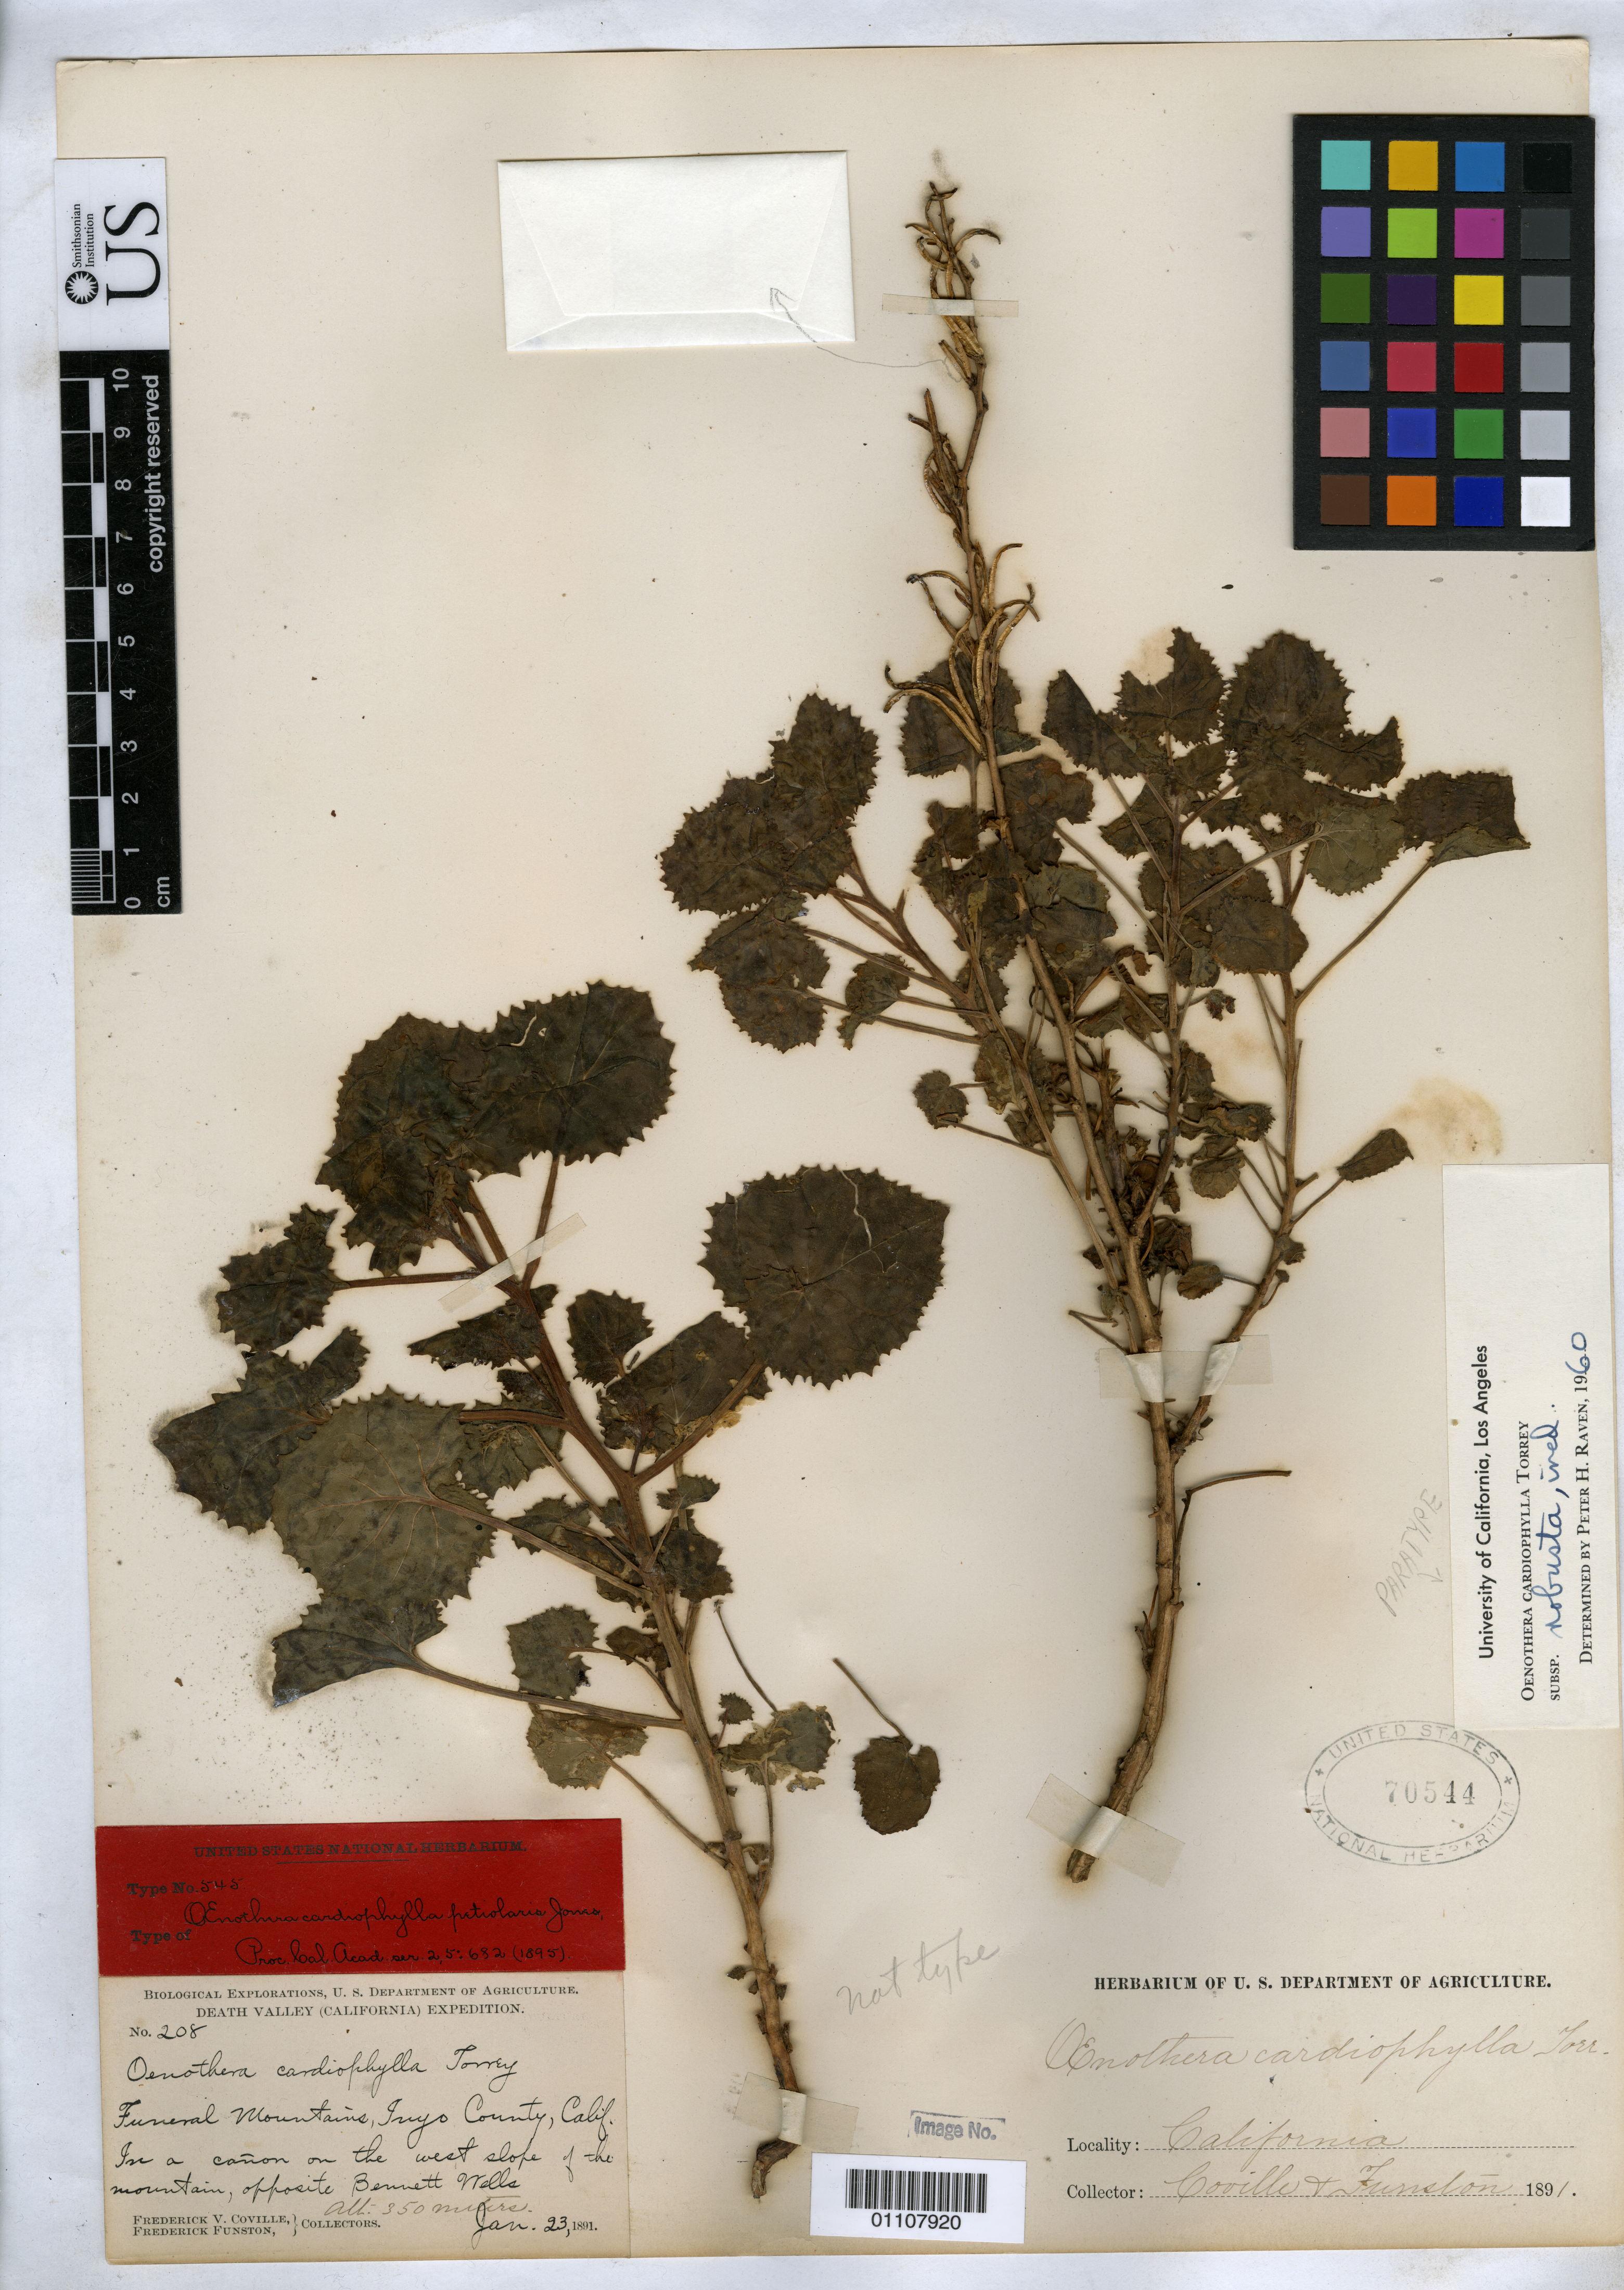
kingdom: Plantae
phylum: Tracheophyta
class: Magnoliopsida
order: Myrtales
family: Onagraceae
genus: Oenothera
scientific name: Oenothera cardiophylla var. petiolaris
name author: M.E. Jones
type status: Syntype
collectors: F. V. Coville & F. Funston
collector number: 208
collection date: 1891-01-23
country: United States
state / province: California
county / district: Inyo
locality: Death Valley, Funeral Mountains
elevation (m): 350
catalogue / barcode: US 70544